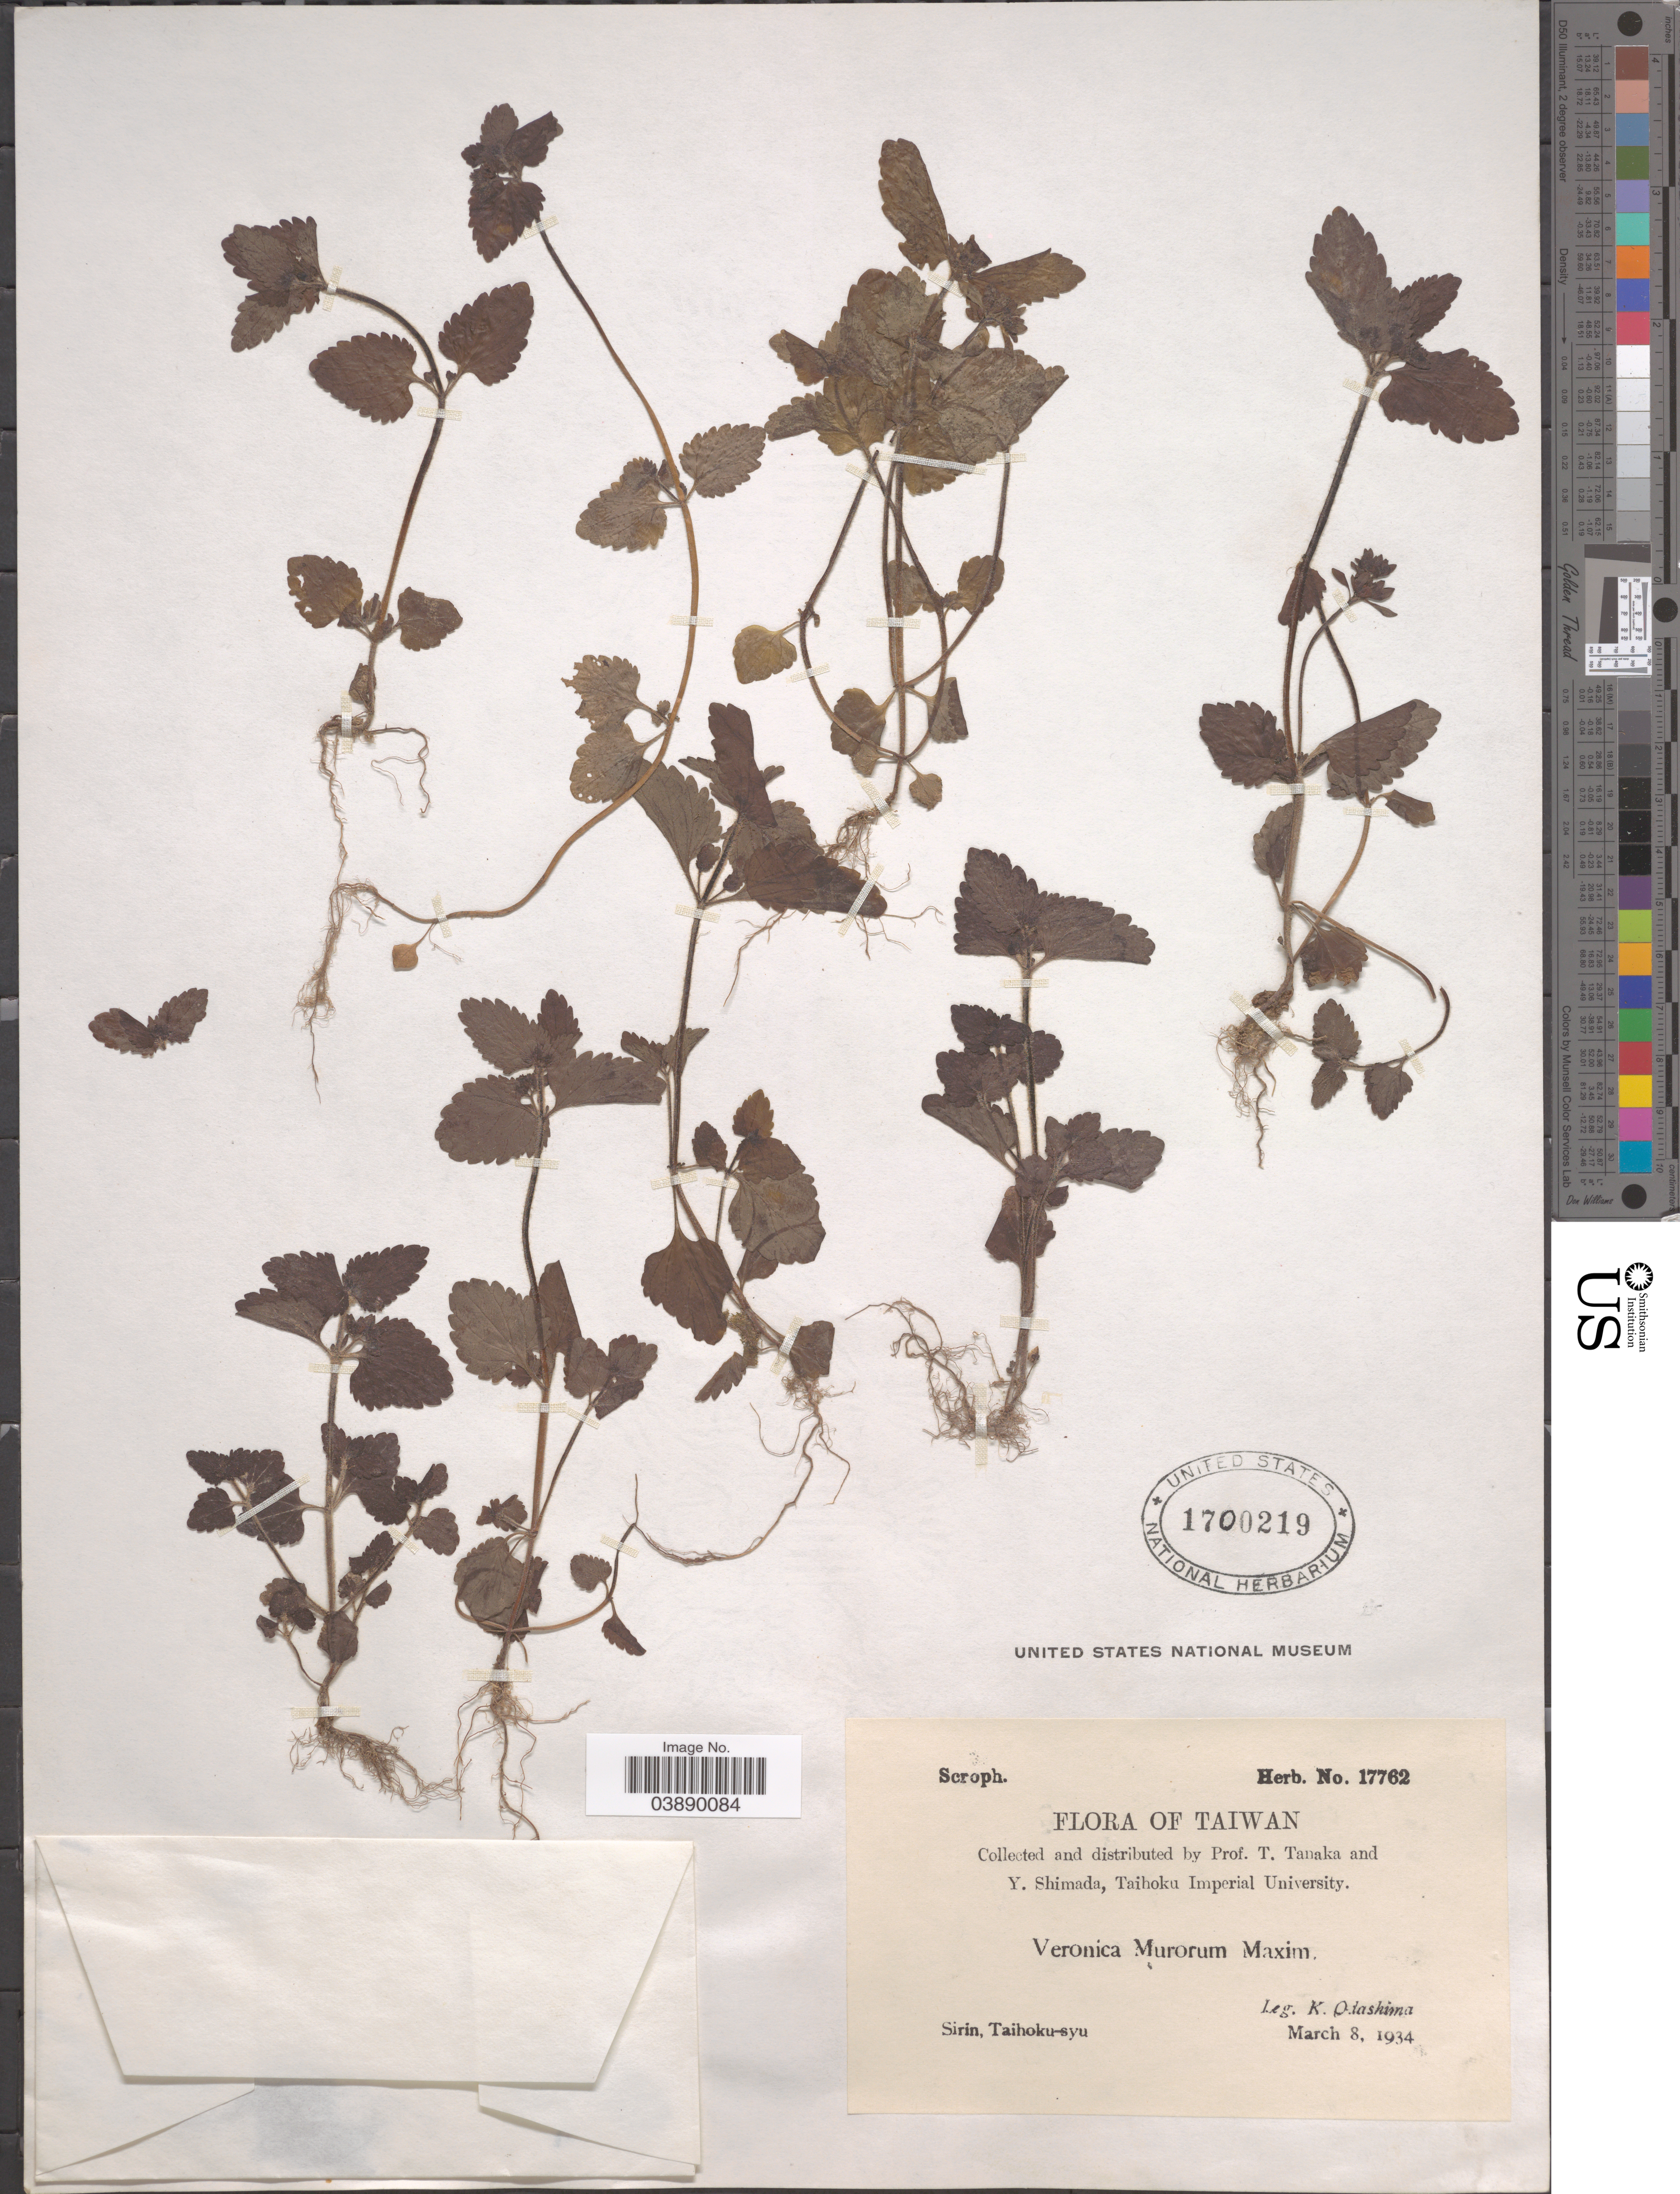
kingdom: Plantae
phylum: Tracheophyta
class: Magnoliopsida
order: Lamiales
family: Plantaginaceae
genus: Veronica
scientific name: Veronica javanica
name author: Blume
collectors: K. Odashima, T. Tanaka & Y. Shimada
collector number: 17762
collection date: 1934-03-08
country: Taiwan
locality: Sirin, Taihoku-syu.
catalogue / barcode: US 1700219